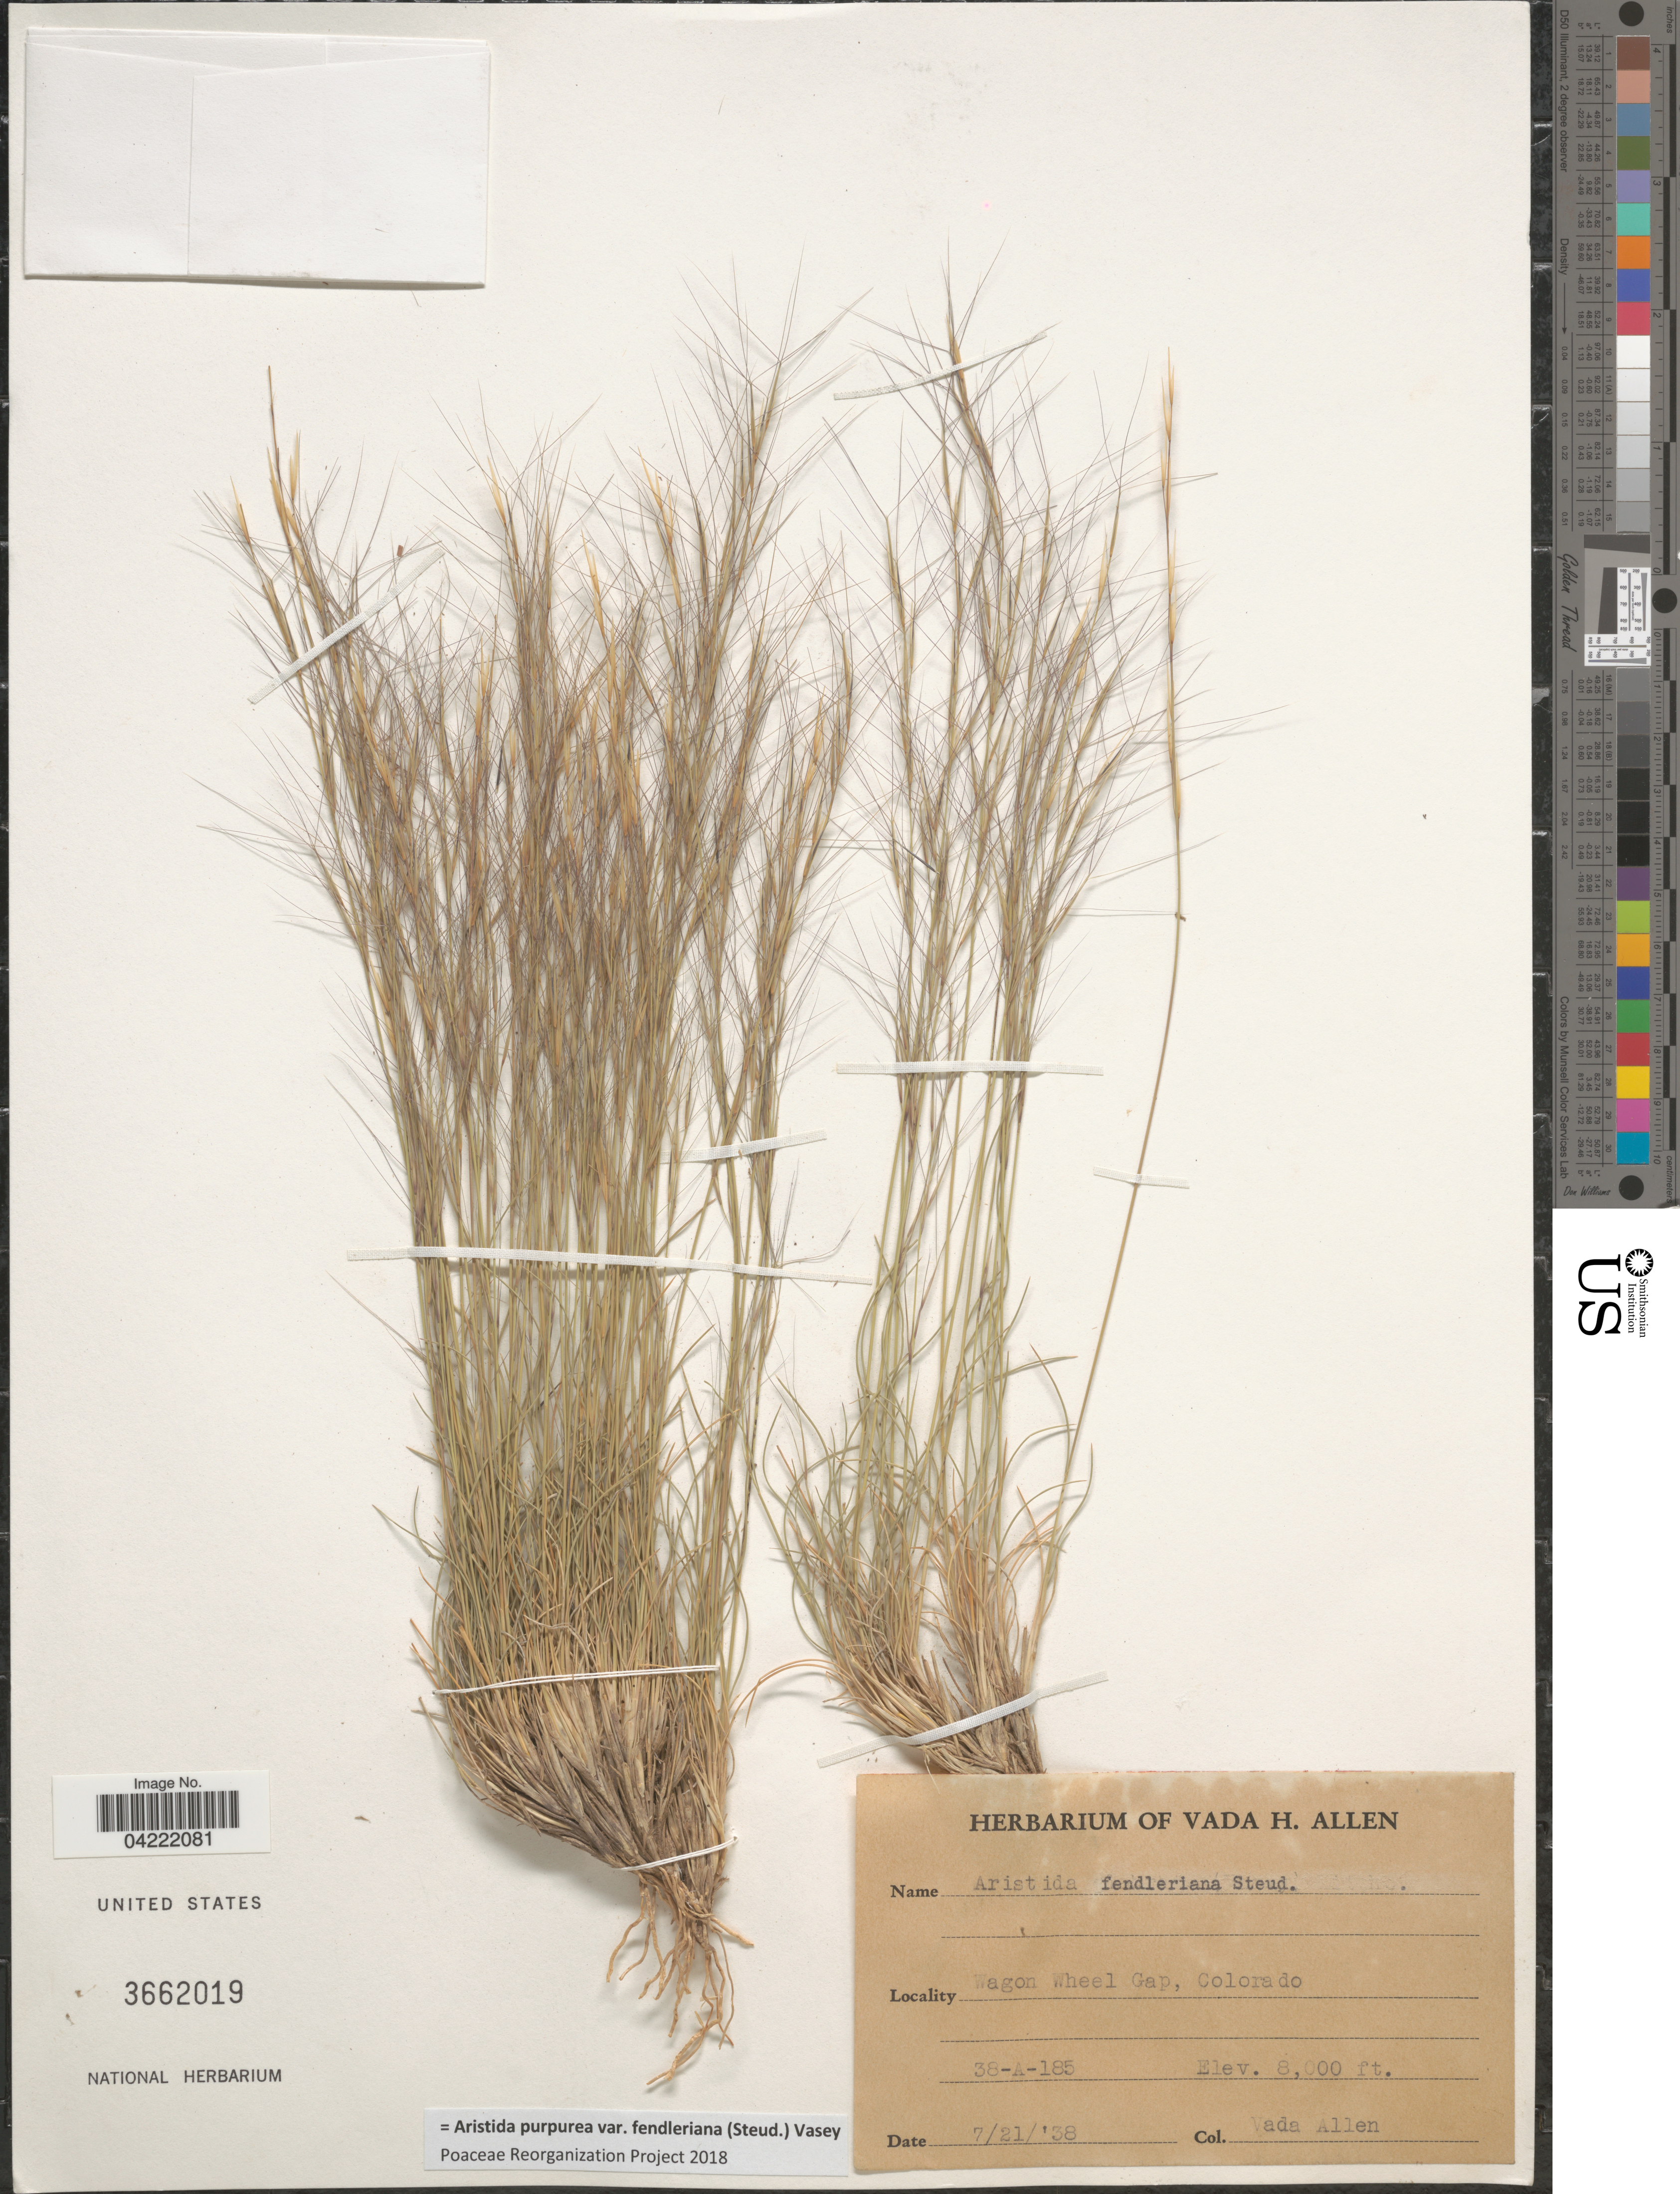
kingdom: Plantae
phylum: Tracheophyta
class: Liliopsida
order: Poales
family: Poaceae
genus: Aristida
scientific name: Aristida purpurea var. fendleriana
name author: (Steud.) Vasey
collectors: V. Allen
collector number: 38-A-185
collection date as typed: Transcribed d/m/y: 21/7/38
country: United States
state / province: Colorado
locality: Wagon Wheel Gap.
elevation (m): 2438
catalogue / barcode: US 3662019